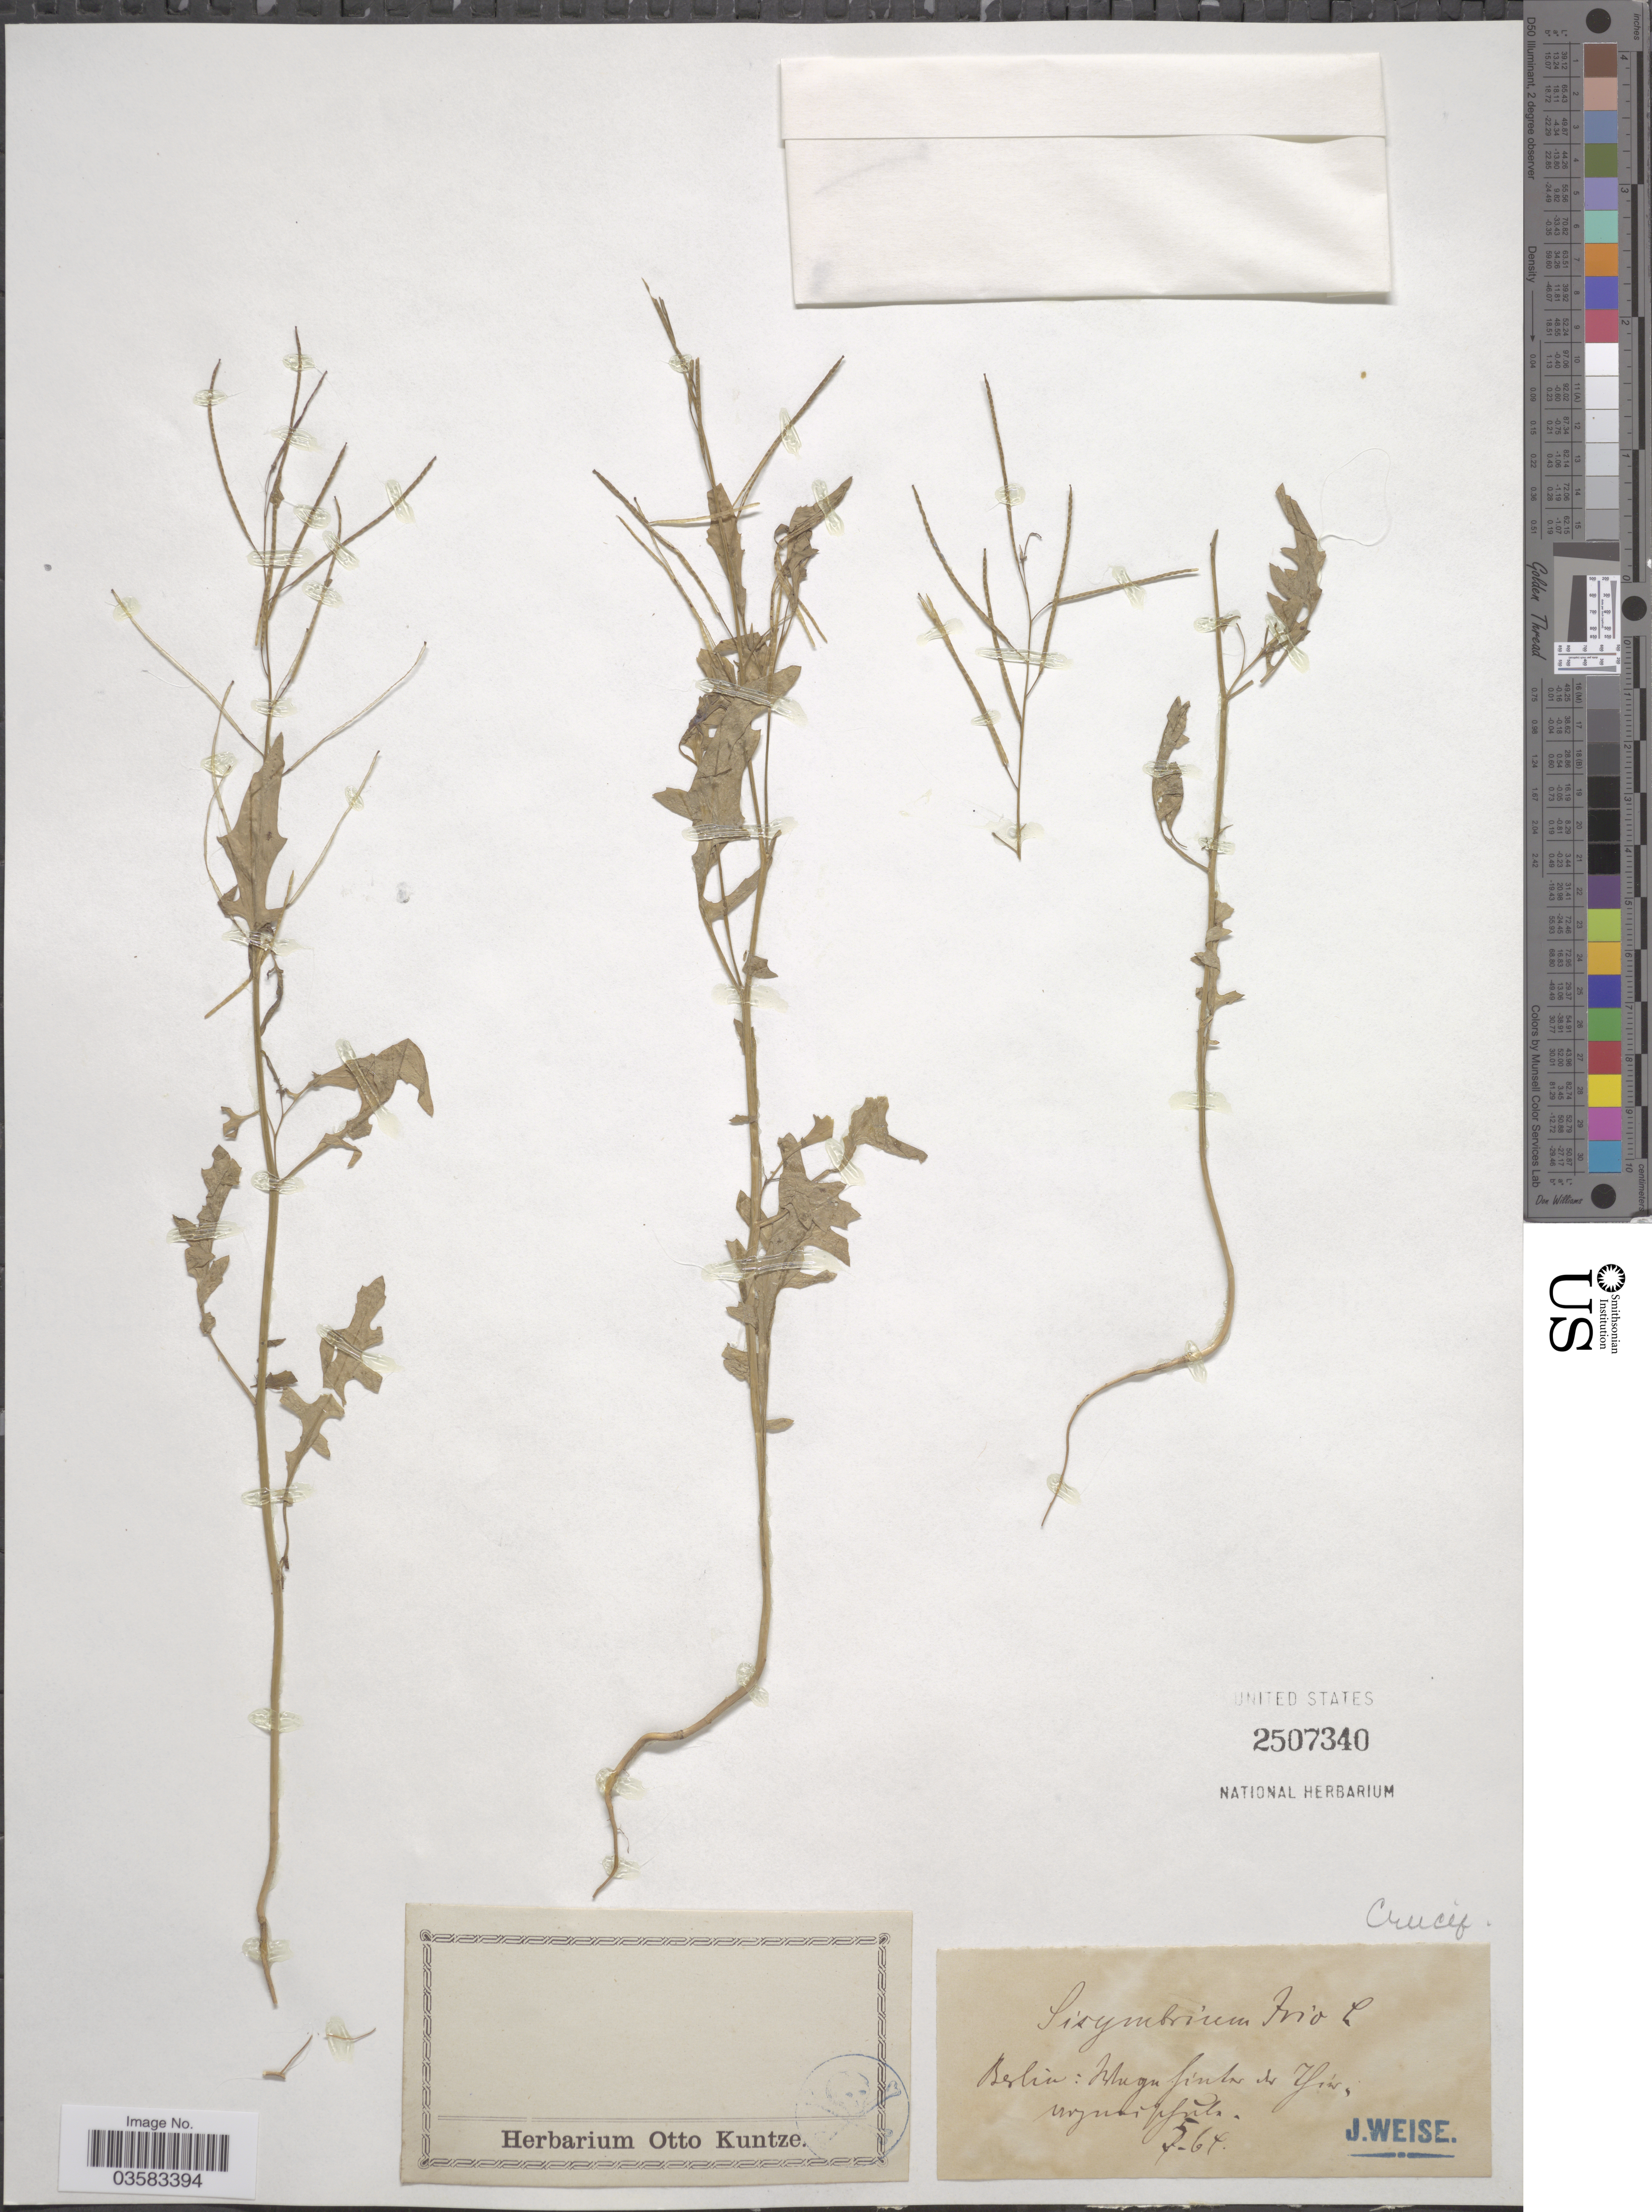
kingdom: Plantae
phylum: Tracheophyta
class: Magnoliopsida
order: Brassicales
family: Brassicaceae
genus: Sisymbrium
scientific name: Sisymbrium irio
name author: L.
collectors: J. Weise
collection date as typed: Transcribed d/m/y: /5/64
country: Germany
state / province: Berlin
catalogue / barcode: US 2507340